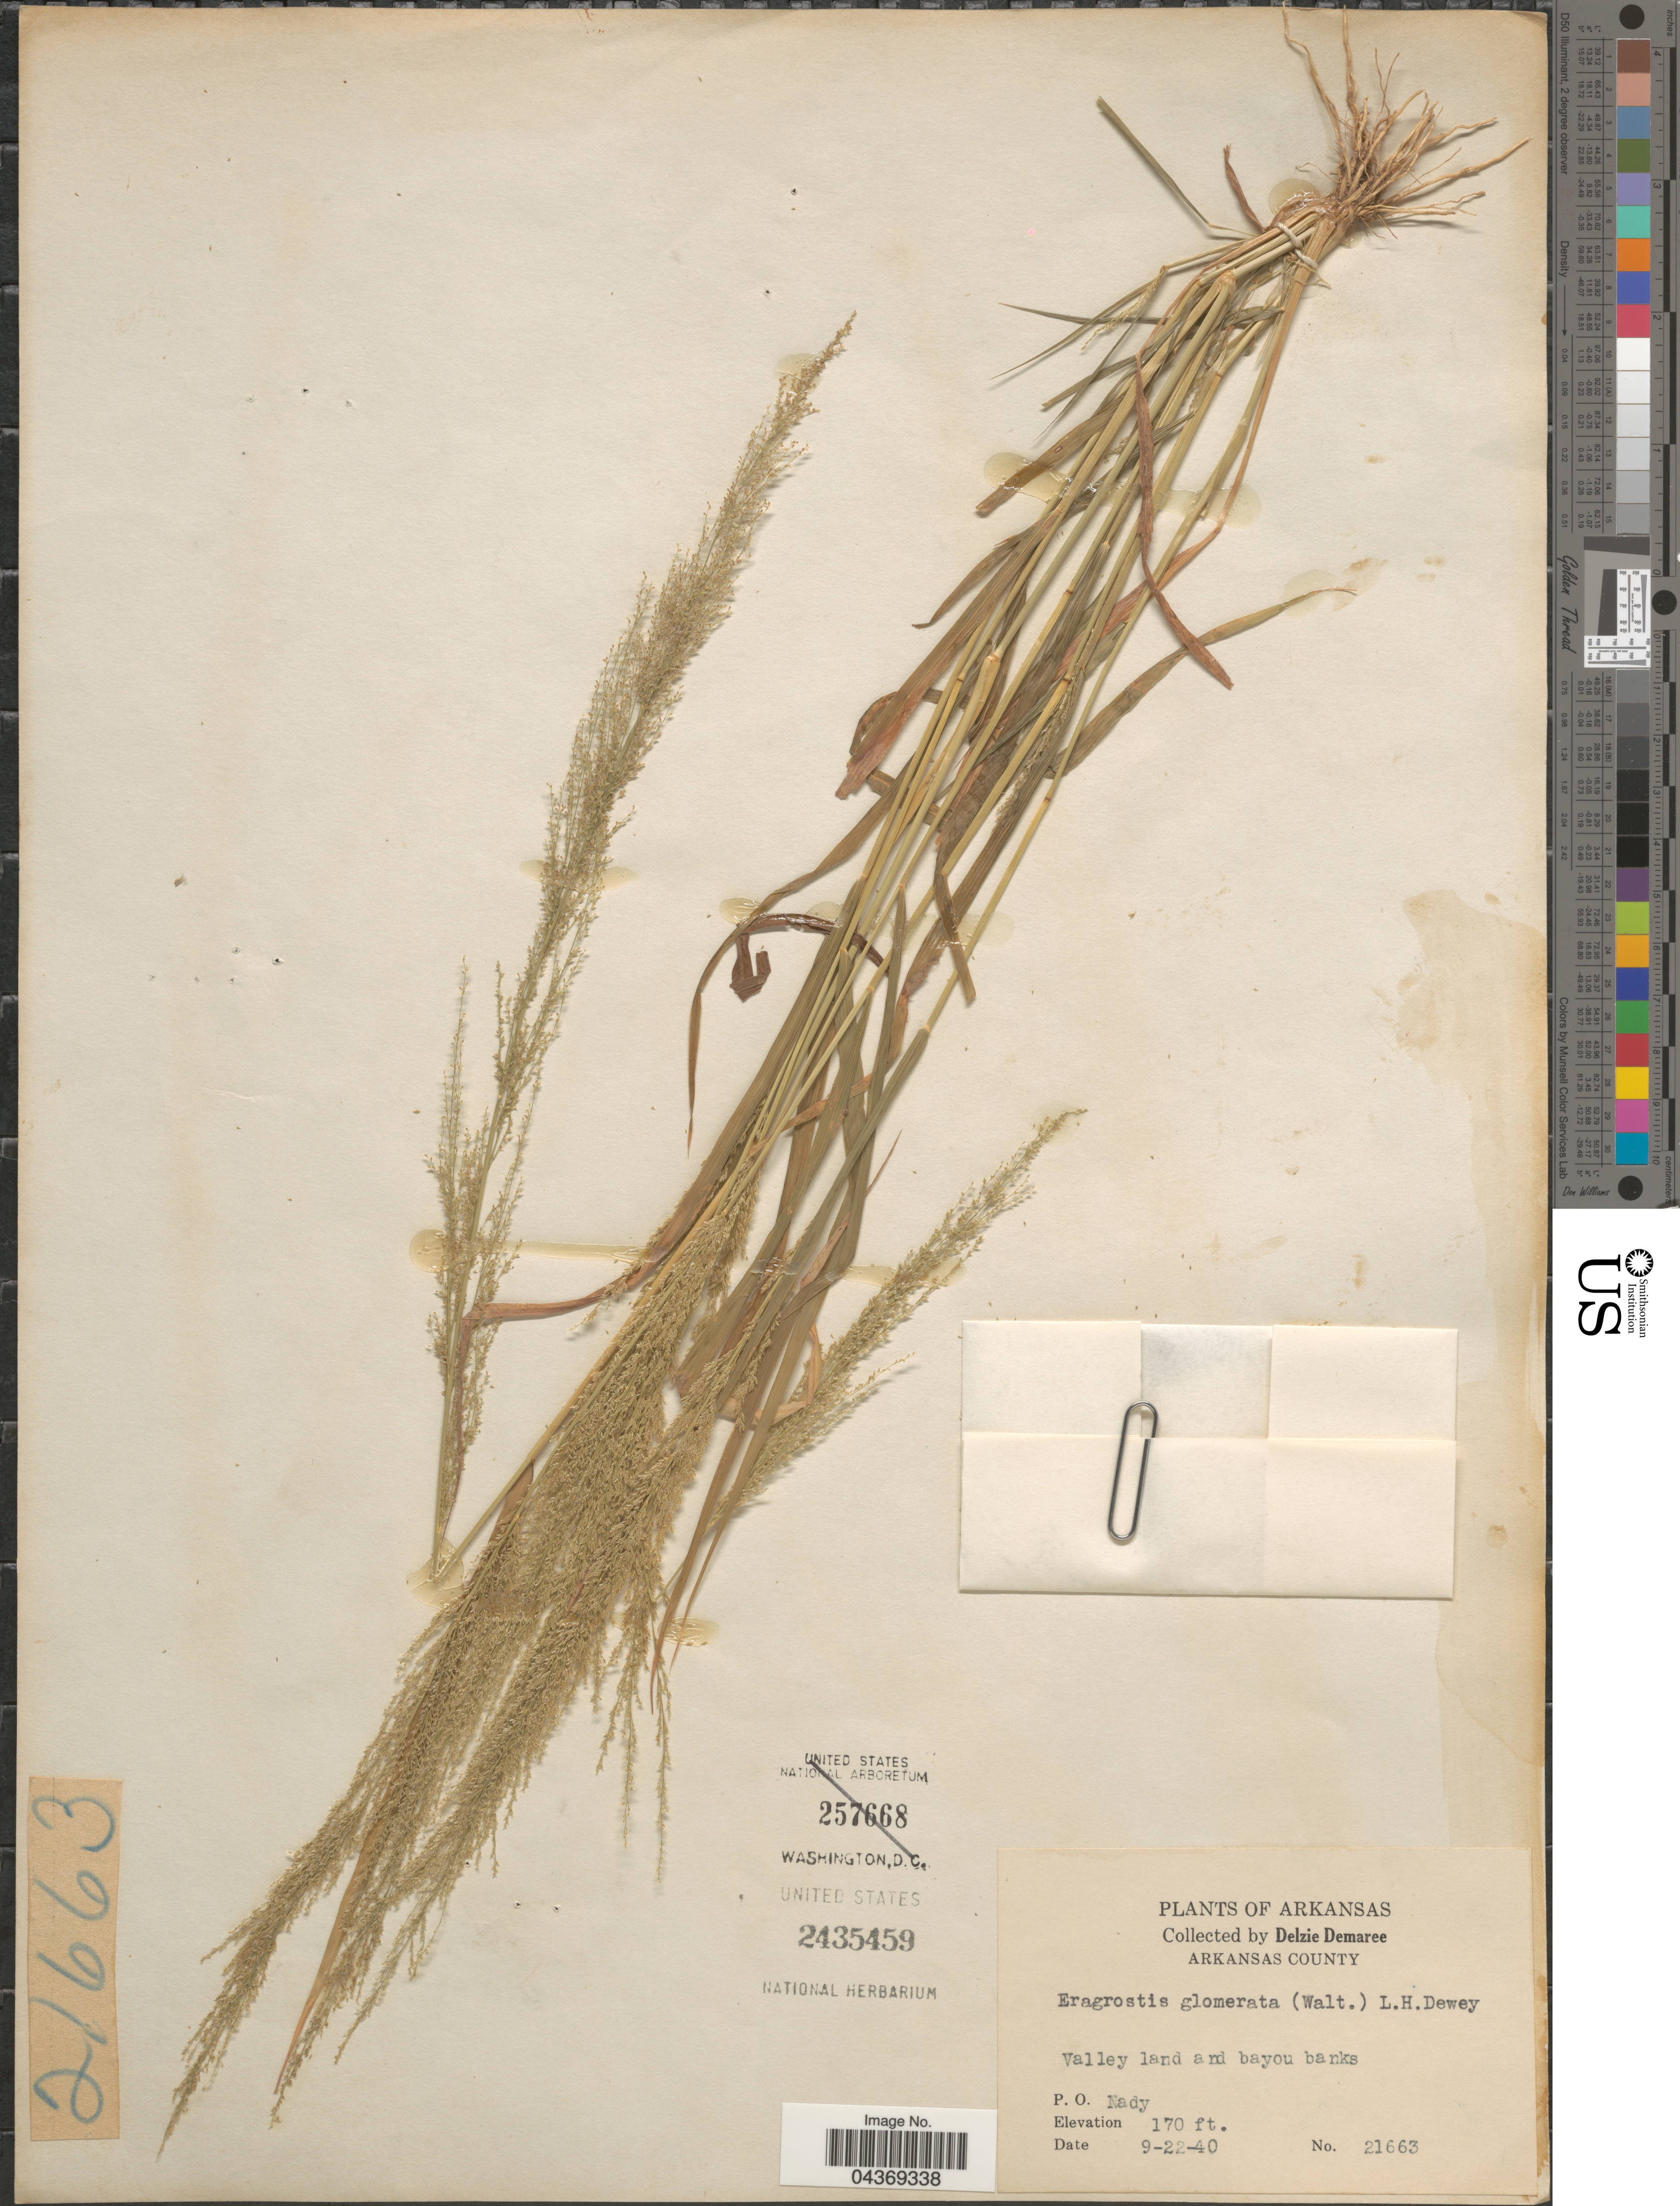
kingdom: Plantae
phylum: Tracheophyta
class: Liliopsida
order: Poales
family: Poaceae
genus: Eragrostis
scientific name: Eragrostis japonica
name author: (Thunb.) Trin.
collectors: D. Demaree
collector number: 21663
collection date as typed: Transcribed d/m/y: 22/9/40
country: United States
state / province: Arkansas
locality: Arkansas County. Valley land and bayou banks. P.O. Nady.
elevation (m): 52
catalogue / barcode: US 2435459